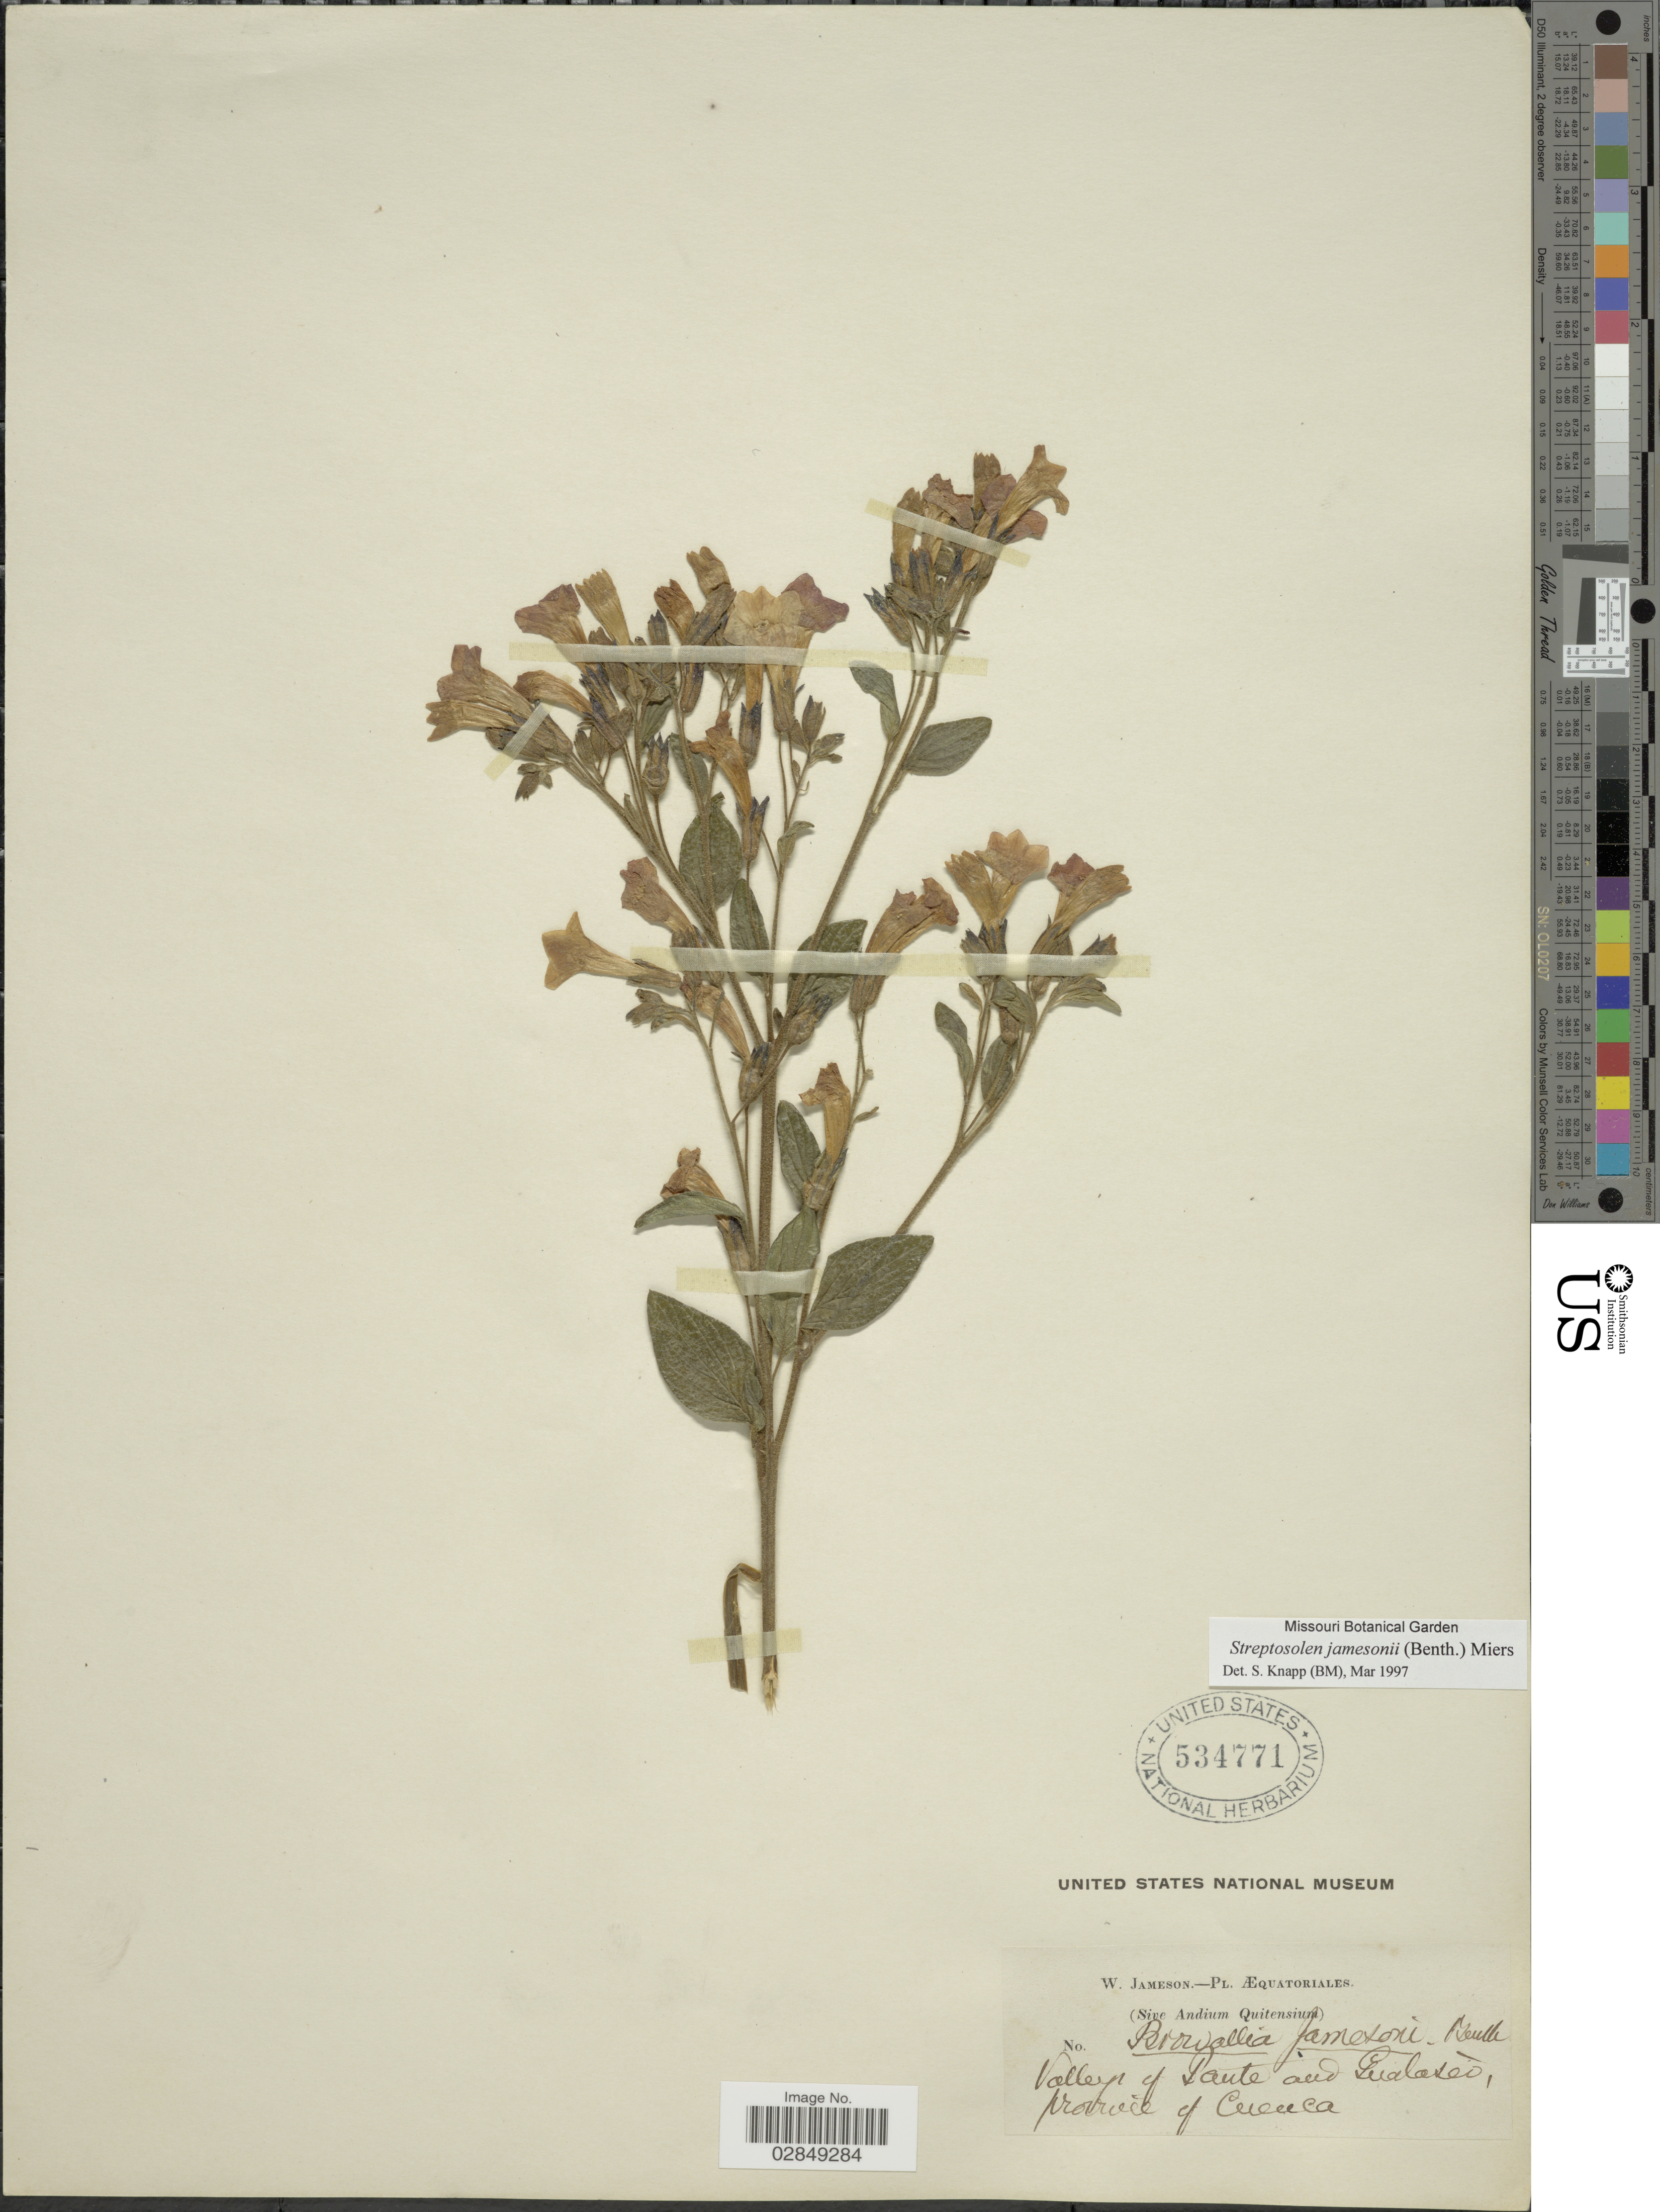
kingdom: Plantae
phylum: Tracheophyta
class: Magnoliopsida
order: Solanales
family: Solanaceae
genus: Streptosolen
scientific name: Streptosolen jamesonii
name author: (Benth.) Miers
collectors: W. Jameson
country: Ecuador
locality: Æquatoriales. Valley of Pante and Gualaséo, province of Cuenca.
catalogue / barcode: US 534771